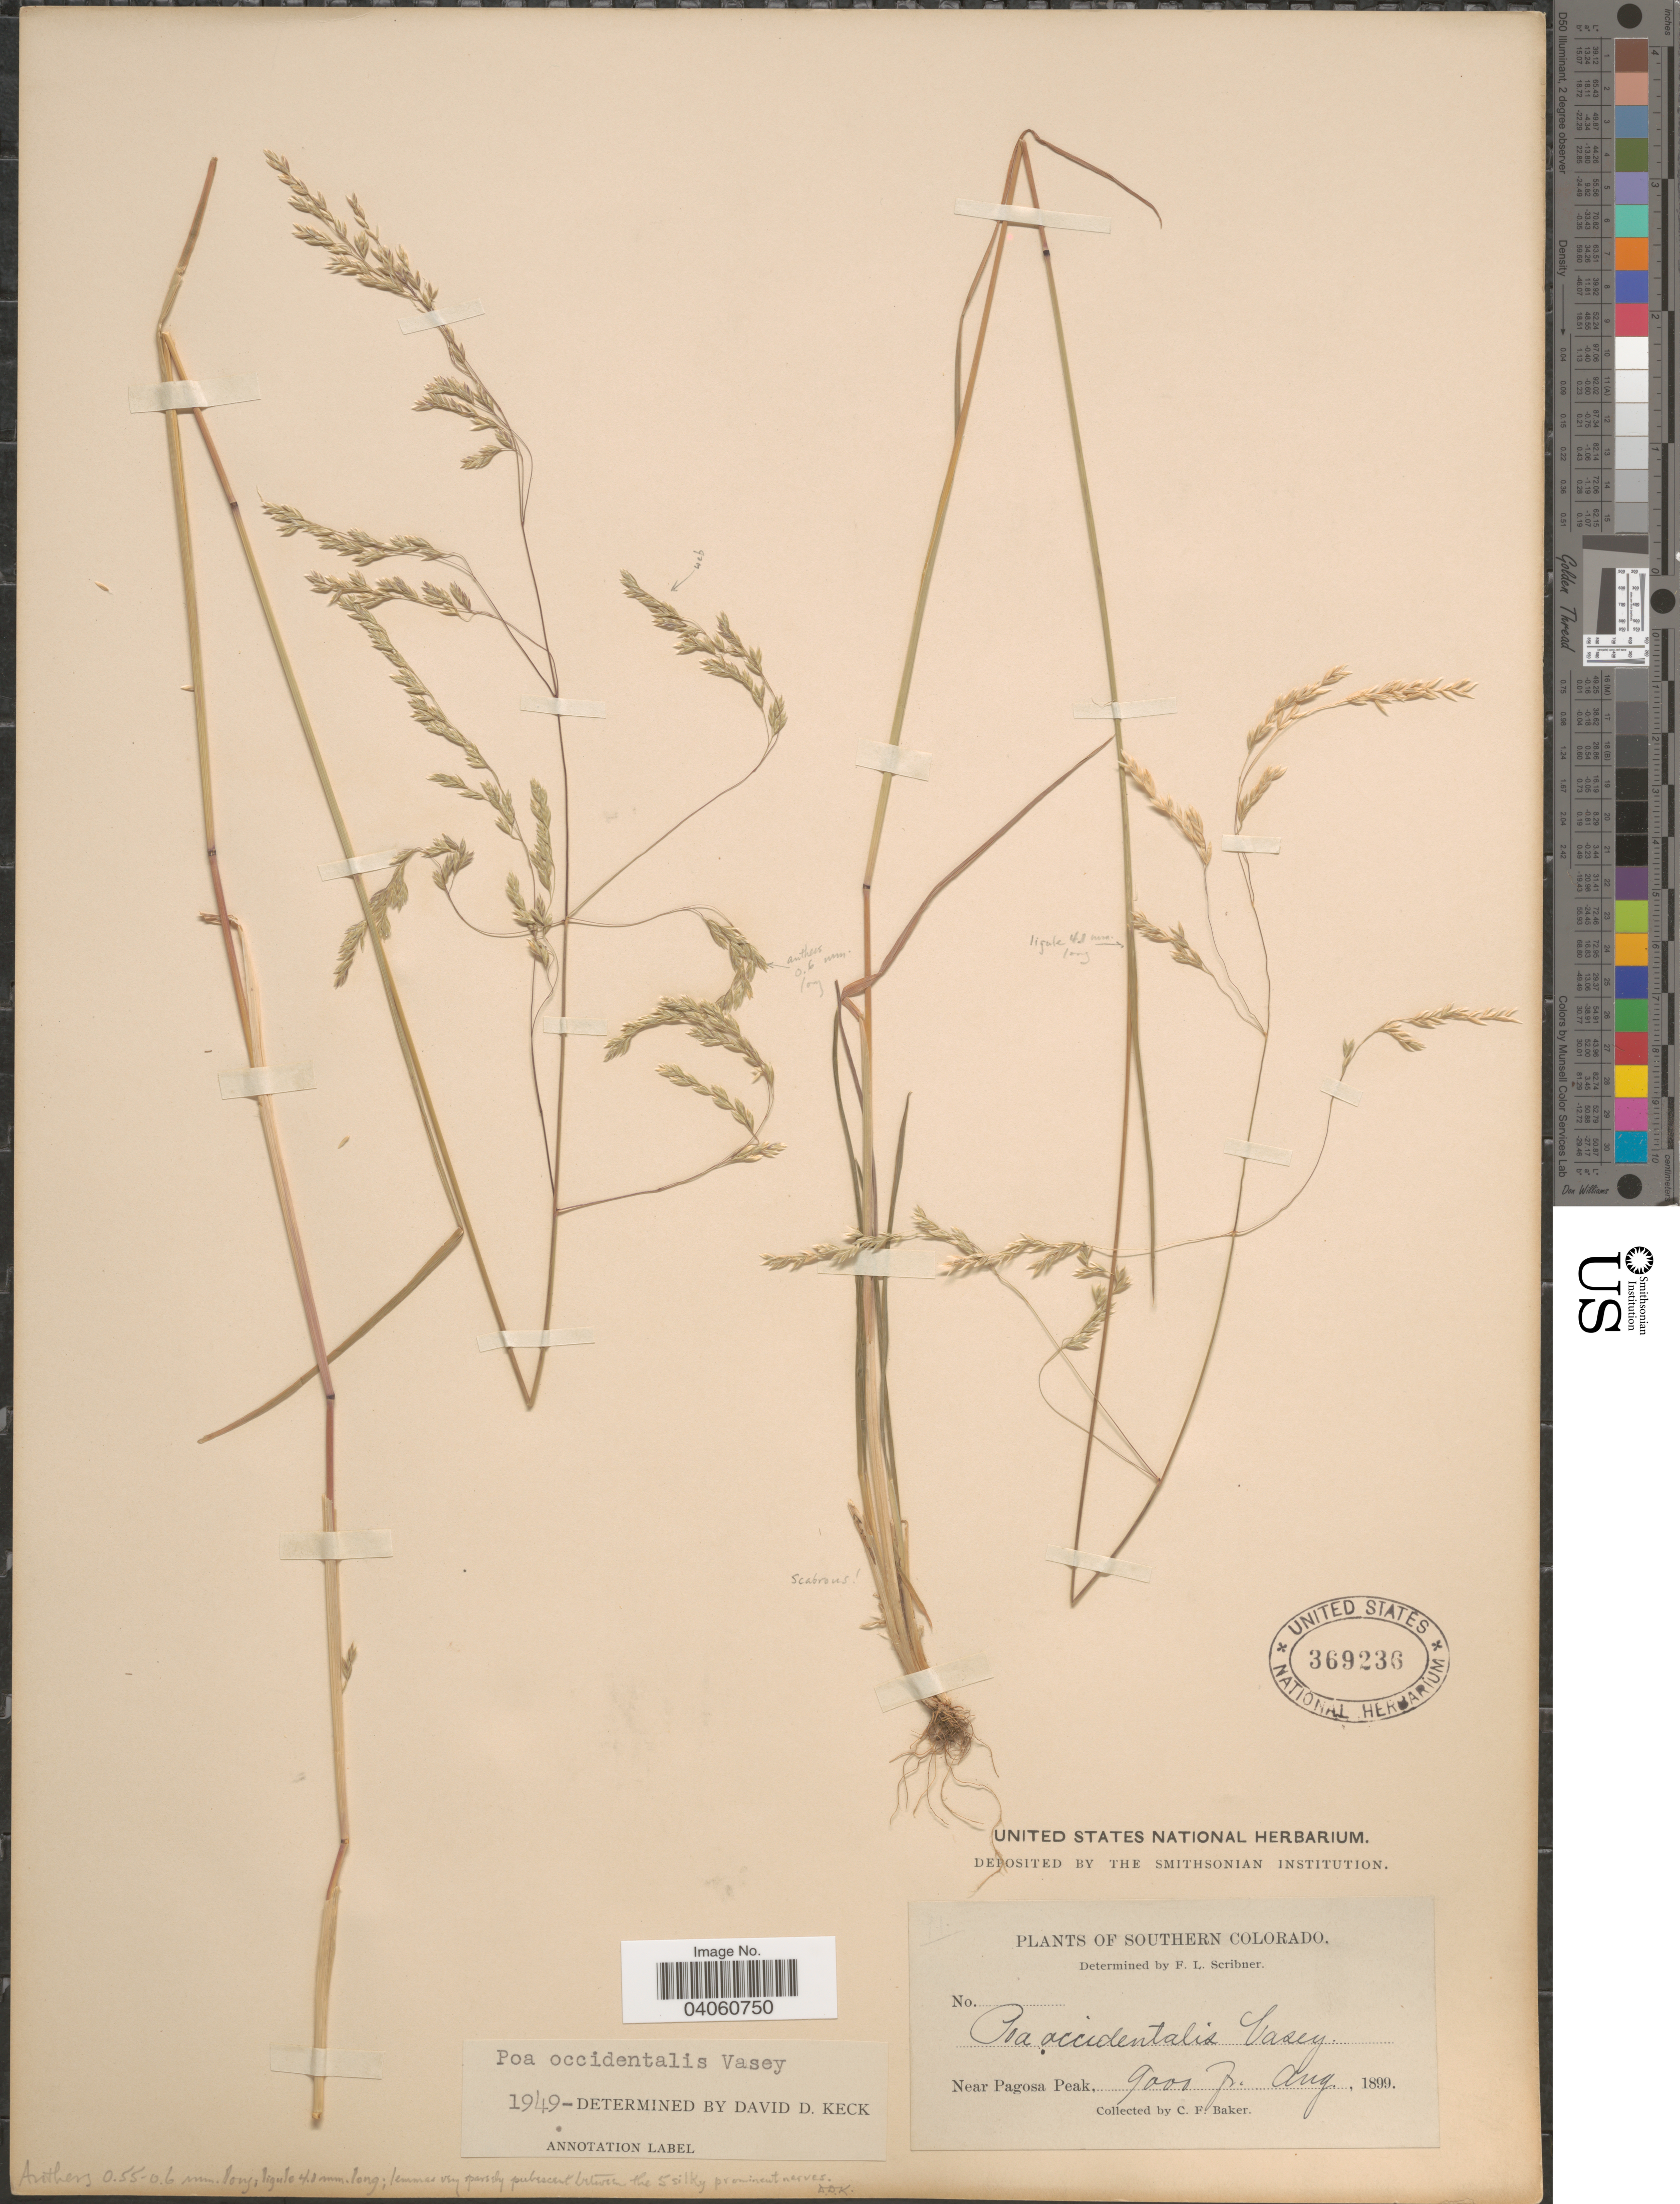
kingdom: Plantae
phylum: Tracheophyta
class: Liliopsida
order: Poales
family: Poaceae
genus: Poa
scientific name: Poa occidentalis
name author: (Vasey) Vasey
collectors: C. F. Baker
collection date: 1899-08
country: United States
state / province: Colorado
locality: Southern Colorado. Near Pagosa Peak.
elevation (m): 2743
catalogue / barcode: US 369236